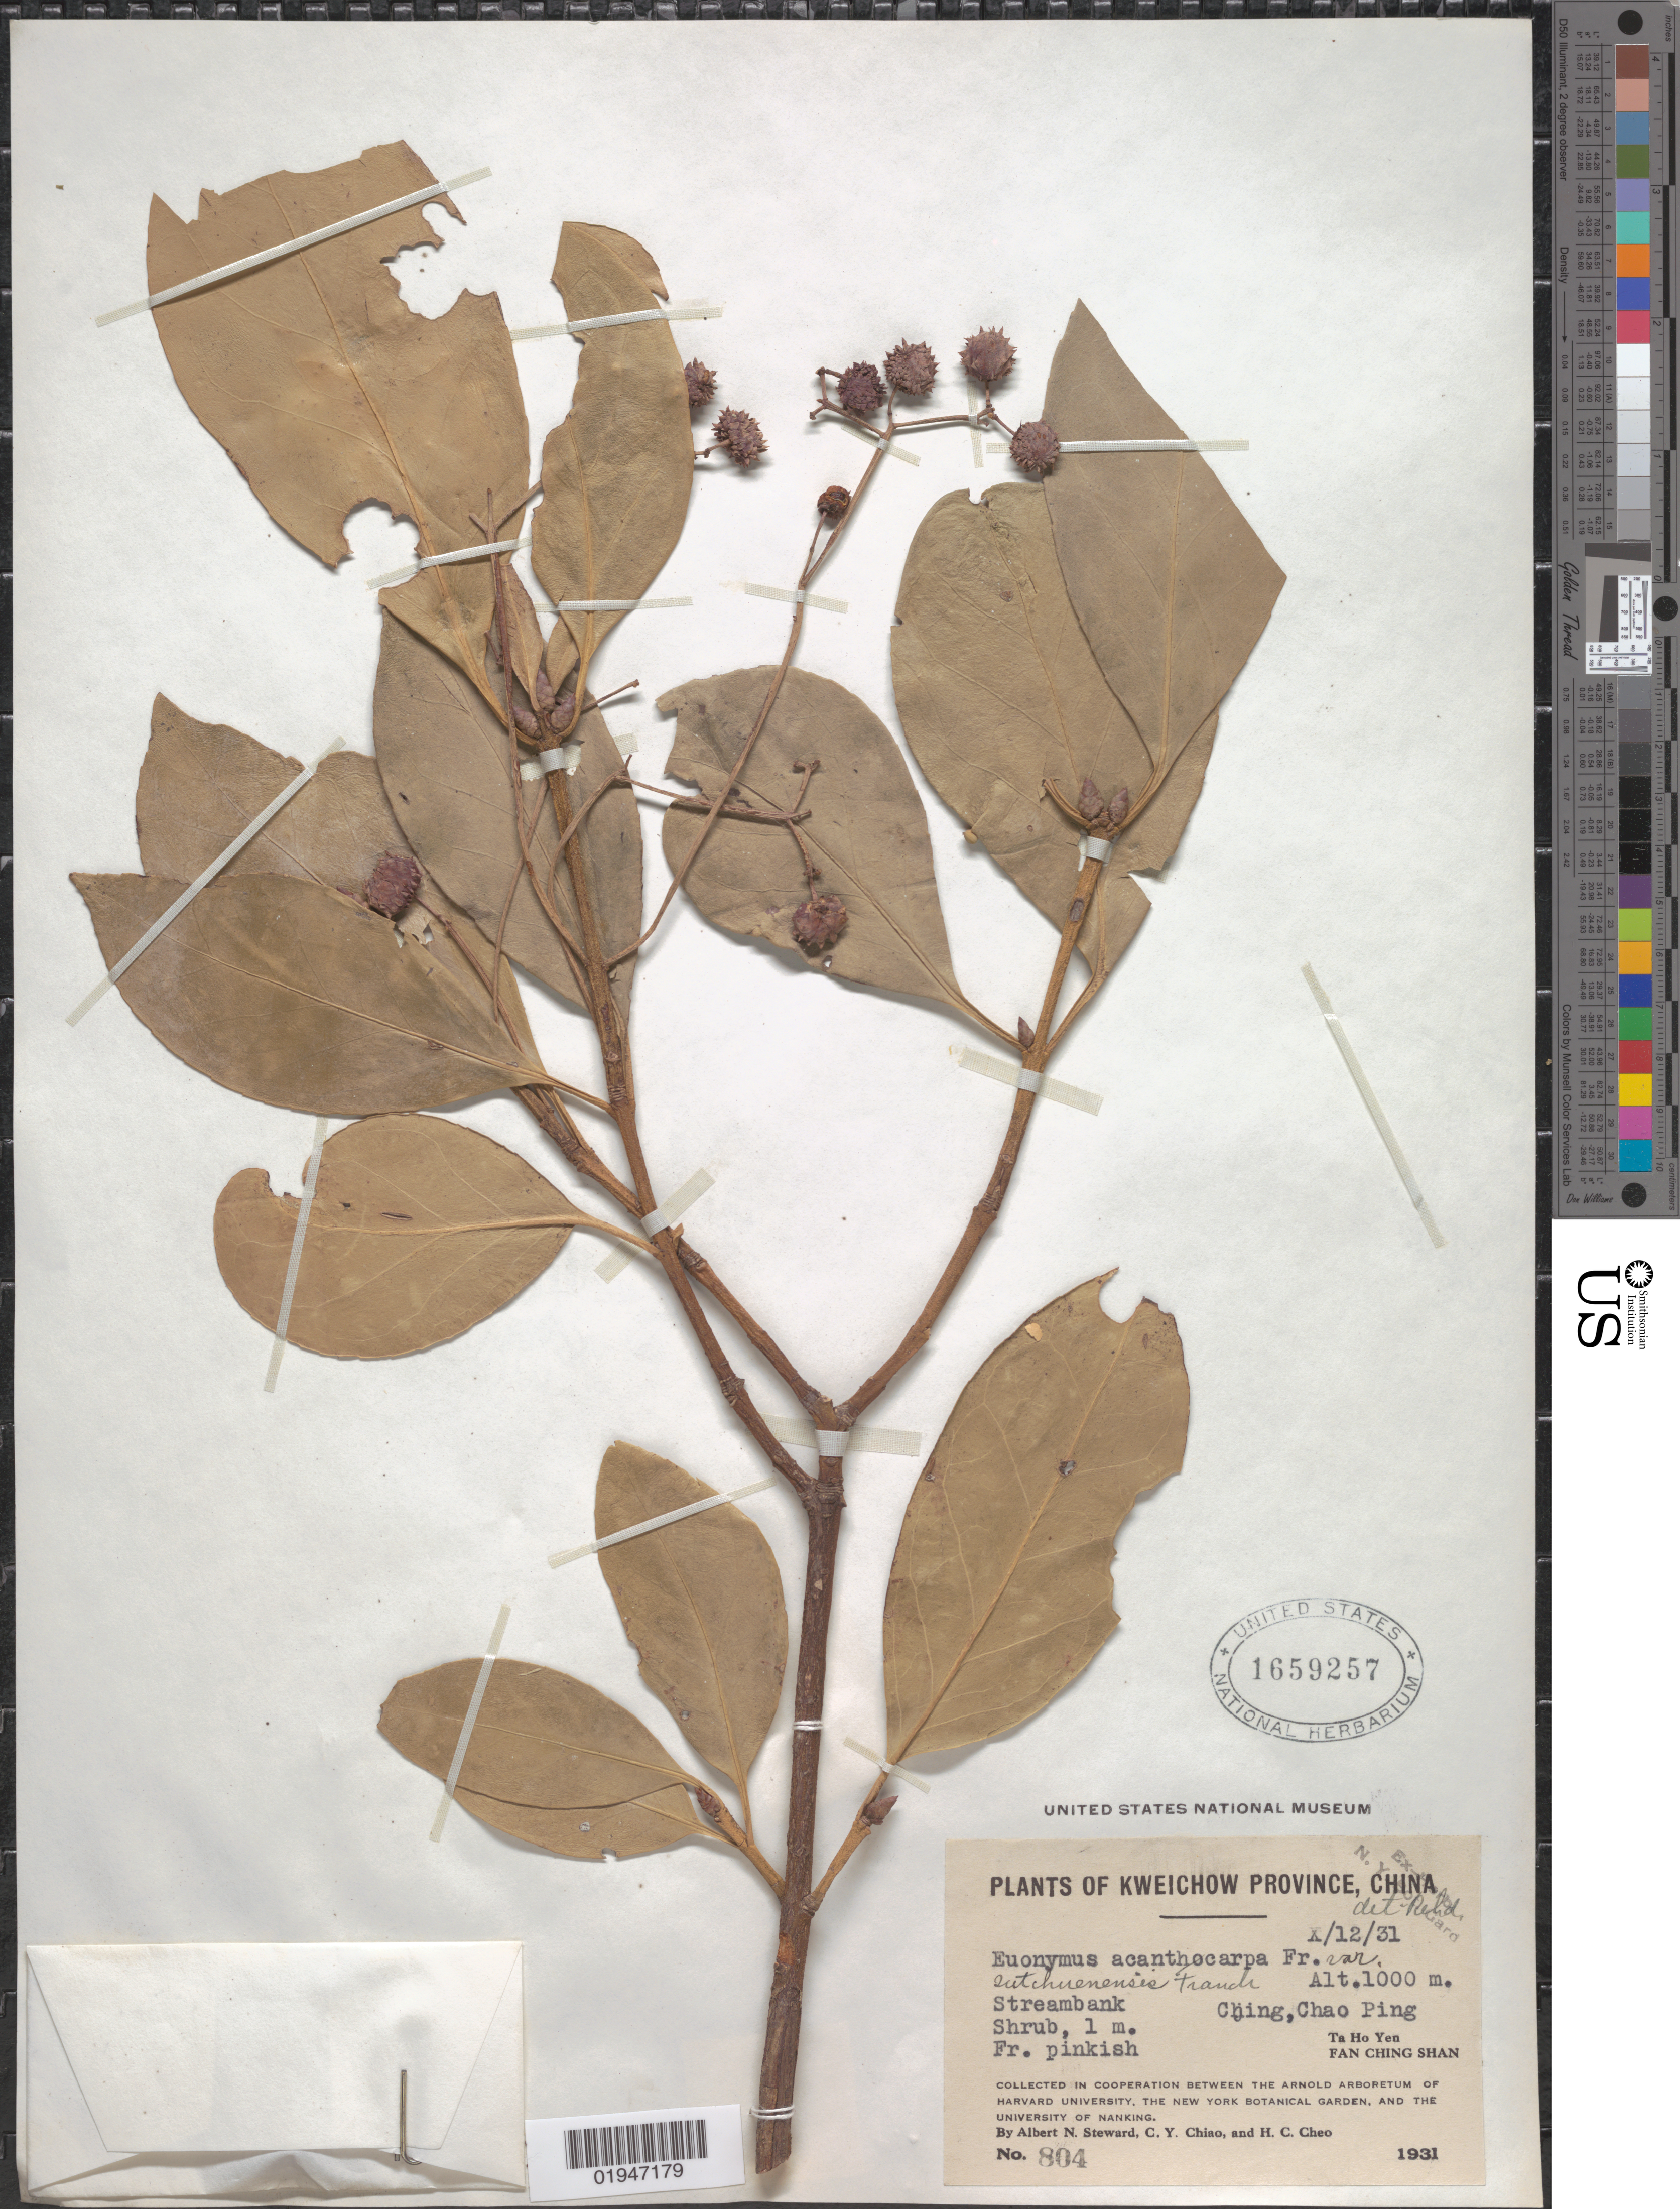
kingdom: Plantae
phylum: Tracheophyta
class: Magnoliopsida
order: Celastrales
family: Celastraceae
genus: Euonymus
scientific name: Euonymus acanthocarpus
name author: Franch.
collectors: A. Steward, C. Y. Chiao & H. Cheo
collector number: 804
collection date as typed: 1931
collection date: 1931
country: China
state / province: Guizhou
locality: Kweichow [Guizhou] Province, Ta Ho Yen, Fan Ching Shan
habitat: Streambank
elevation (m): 1000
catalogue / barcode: US 1659257